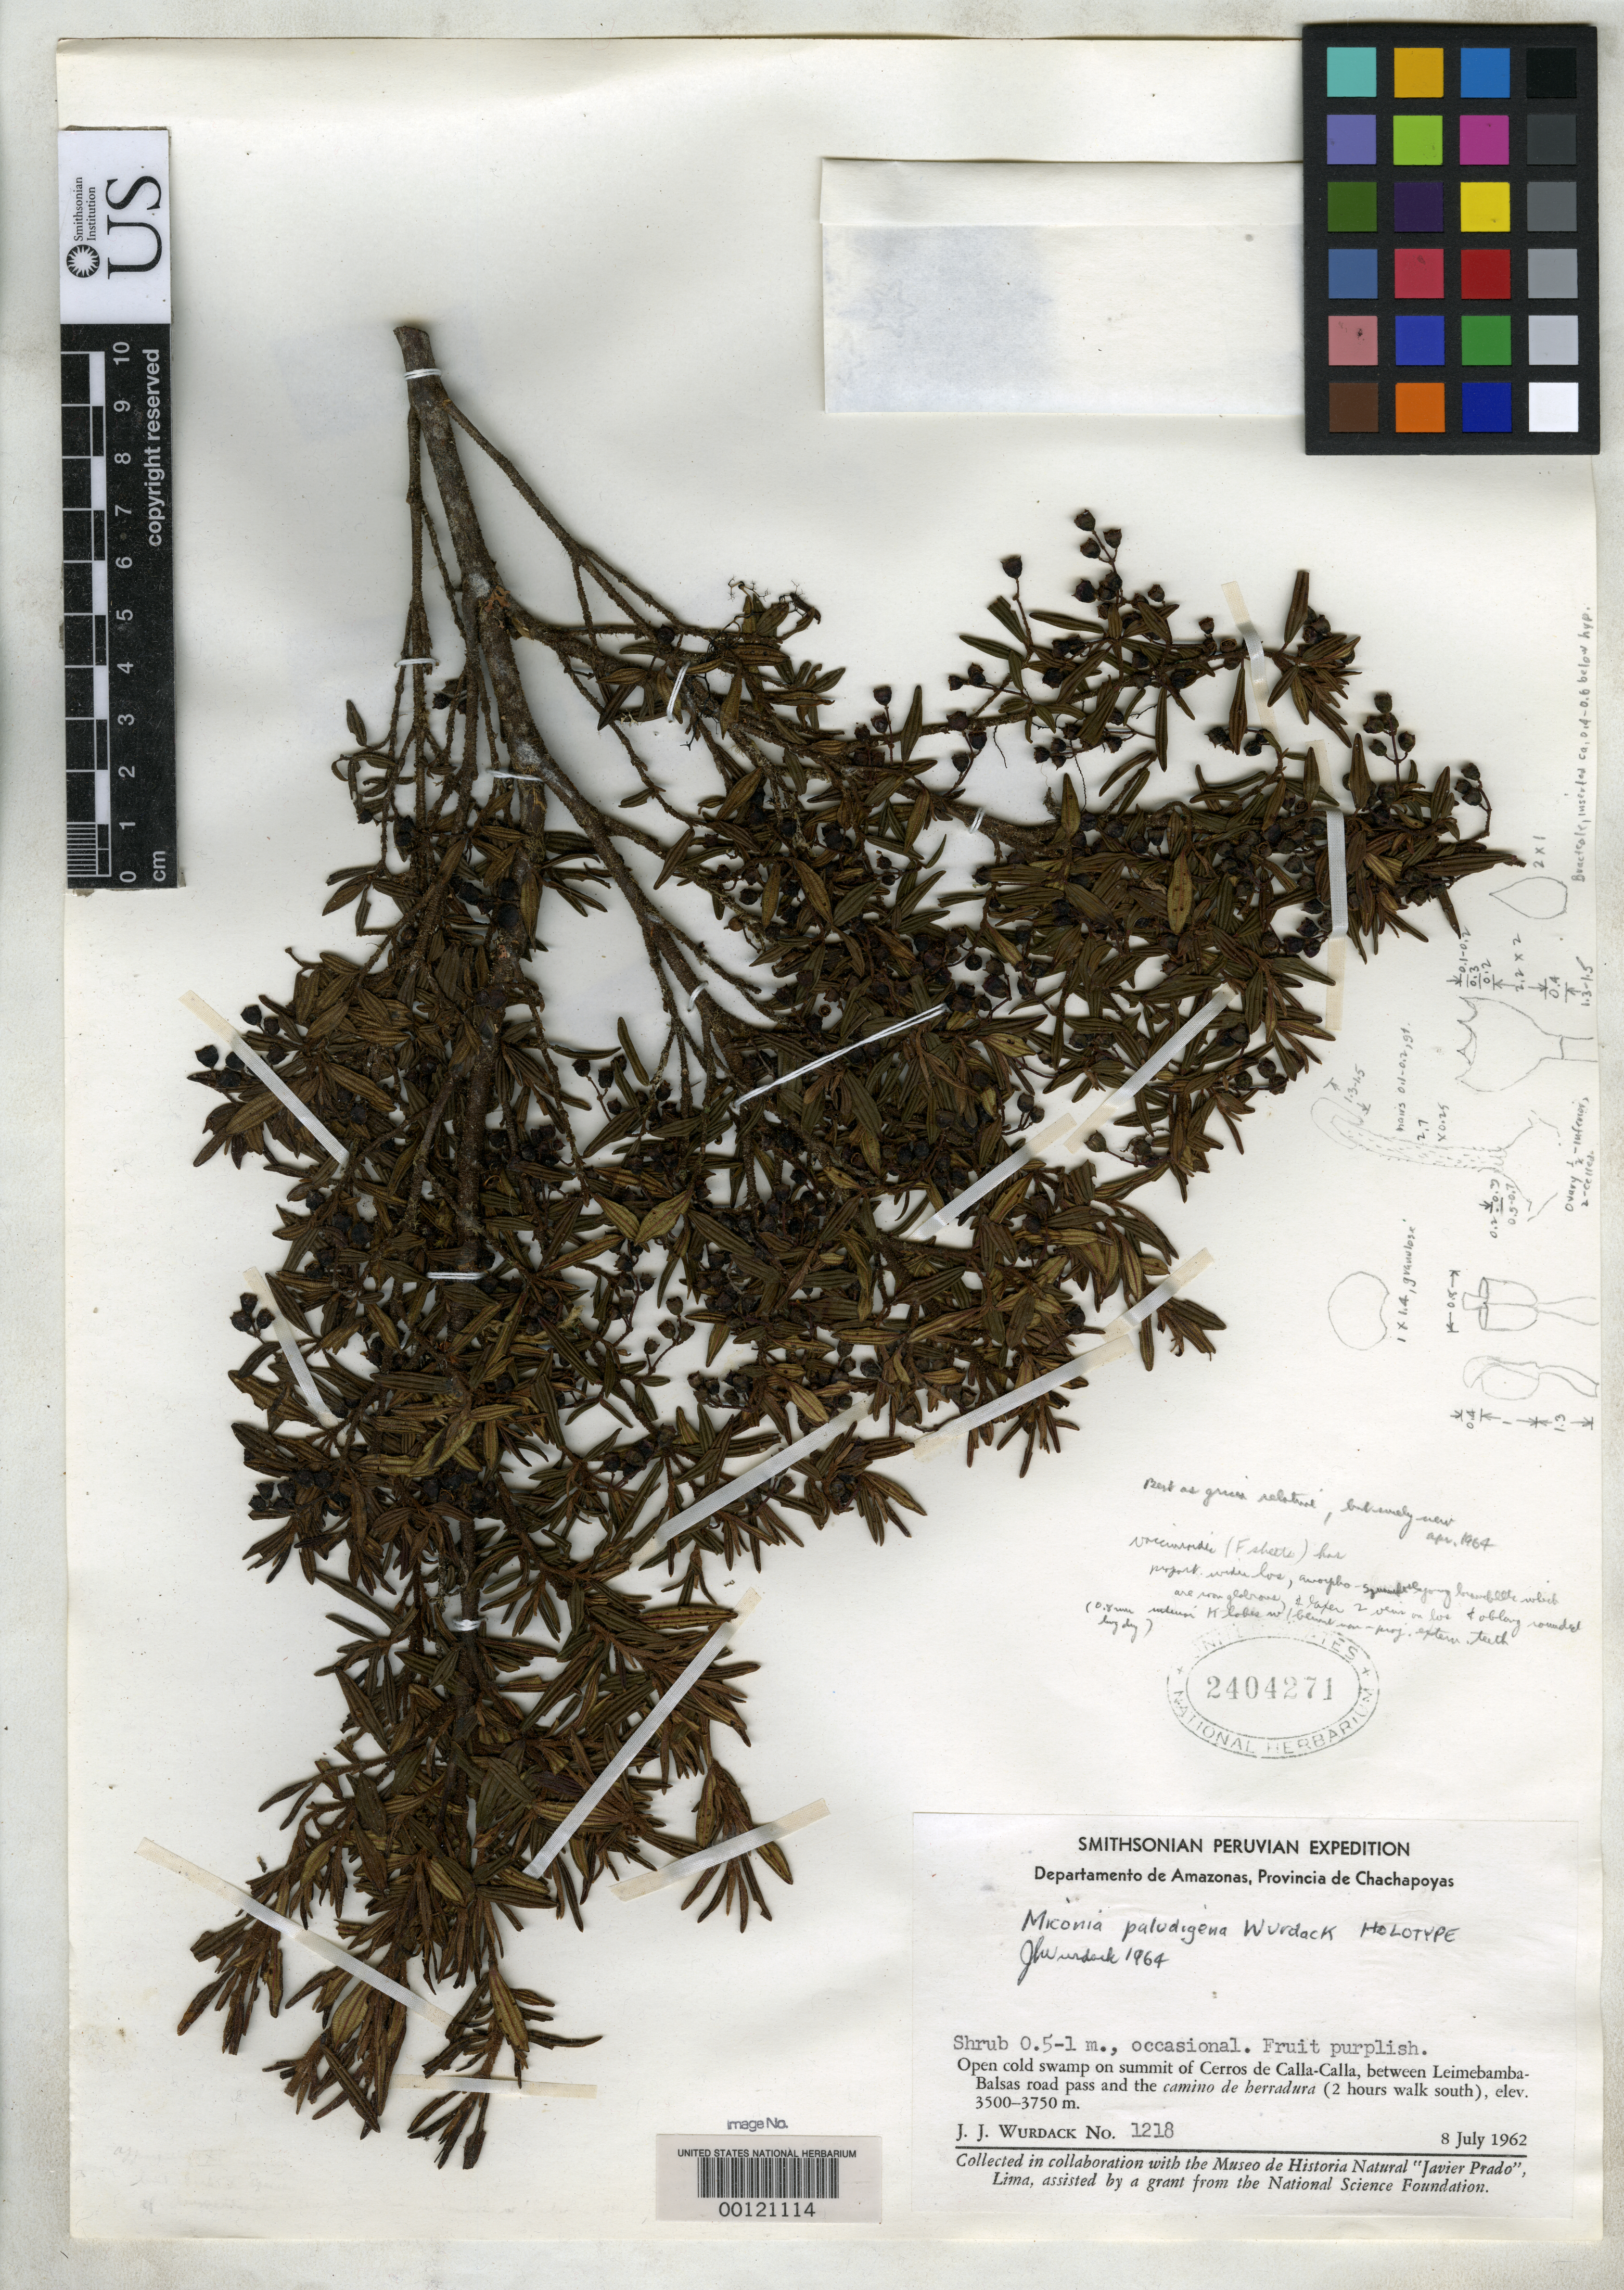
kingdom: Plantae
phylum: Tracheophyta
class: Magnoliopsida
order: Myrtales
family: Melastomataceae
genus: Miconia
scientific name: Miconia paludigena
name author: Wurdack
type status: Holotype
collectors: J. J. Wurdack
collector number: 1218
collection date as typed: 08 Jul 1962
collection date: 1962-07-08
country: Peru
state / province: Amazonas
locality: Cerros de Calla-Calla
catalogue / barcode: US 2404271